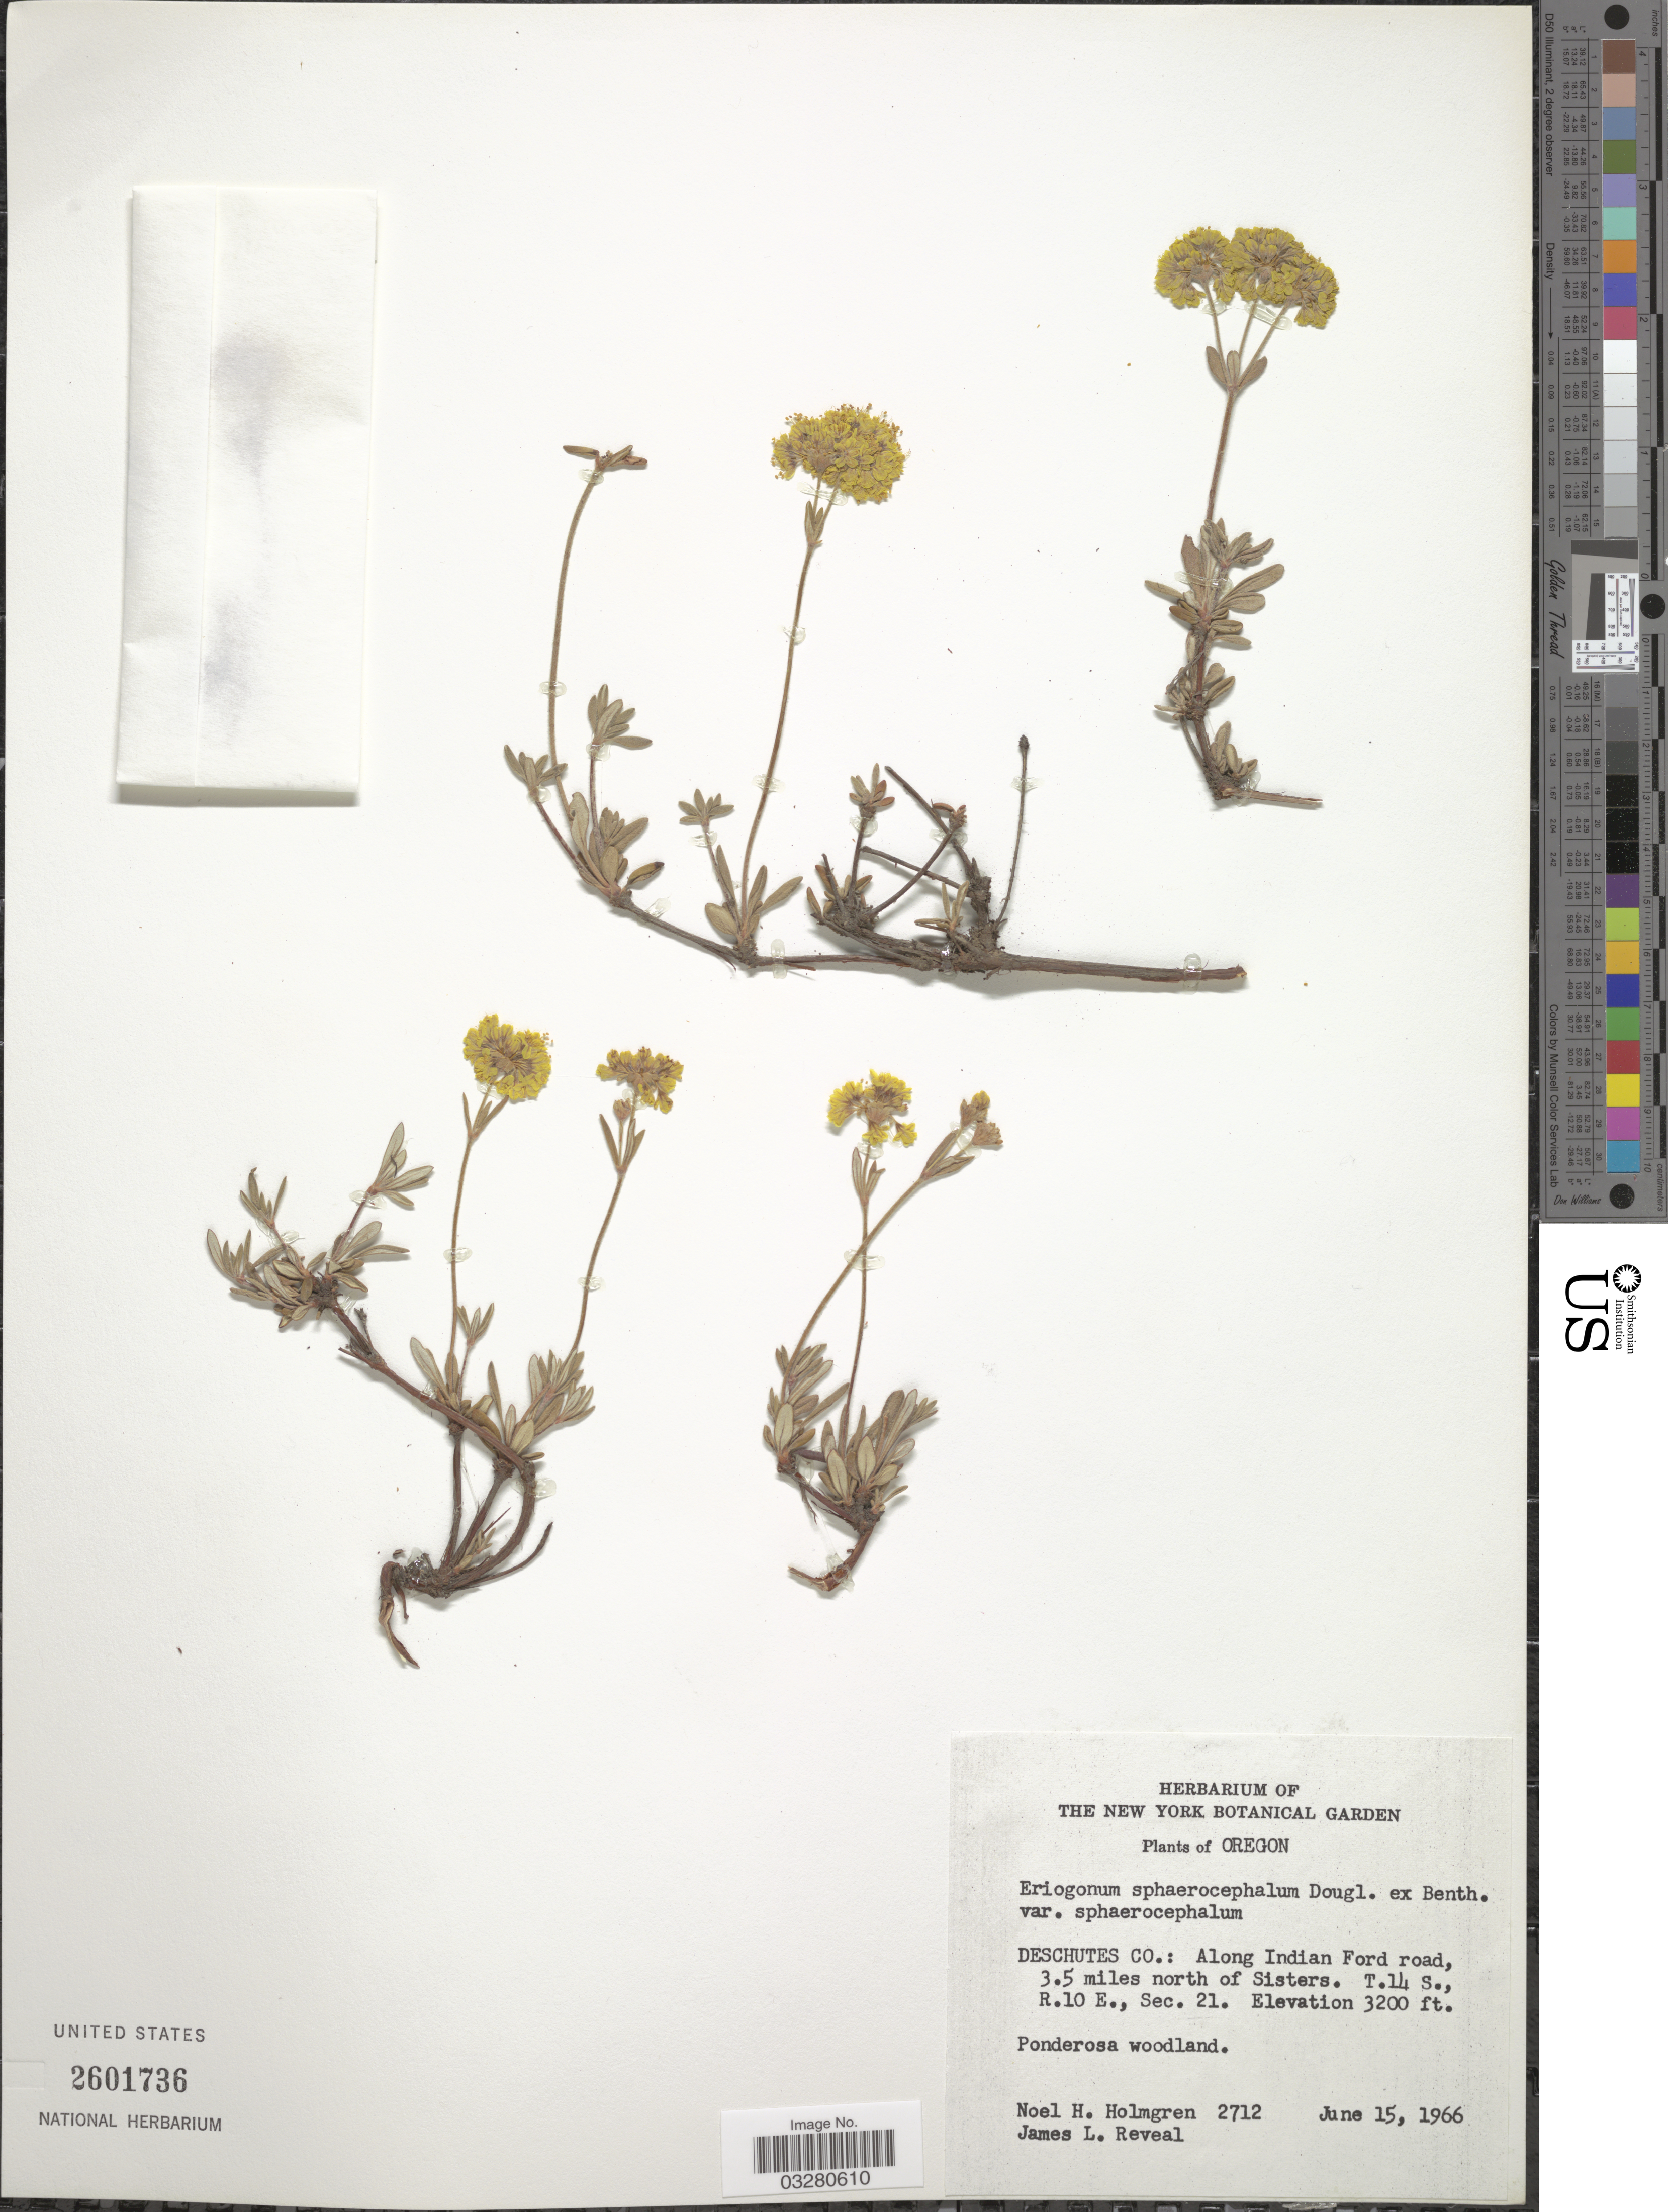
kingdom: Plantae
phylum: Tracheophyta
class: Magnoliopsida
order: Caryophyllales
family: Polygonaceae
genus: Eriogonum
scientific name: Eriogonum sphaerocephalum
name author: Benth. & Douglas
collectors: N. H. Holmgren & J. L. Reveal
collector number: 2712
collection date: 1966-06-15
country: United States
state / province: Oregon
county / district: Deschutes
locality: Deschutes Co.: Along Indian Ford road, 3.5 miles north of Sisters. T.14 S., R.10 E., Sec. 21.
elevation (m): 975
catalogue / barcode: US 2601736